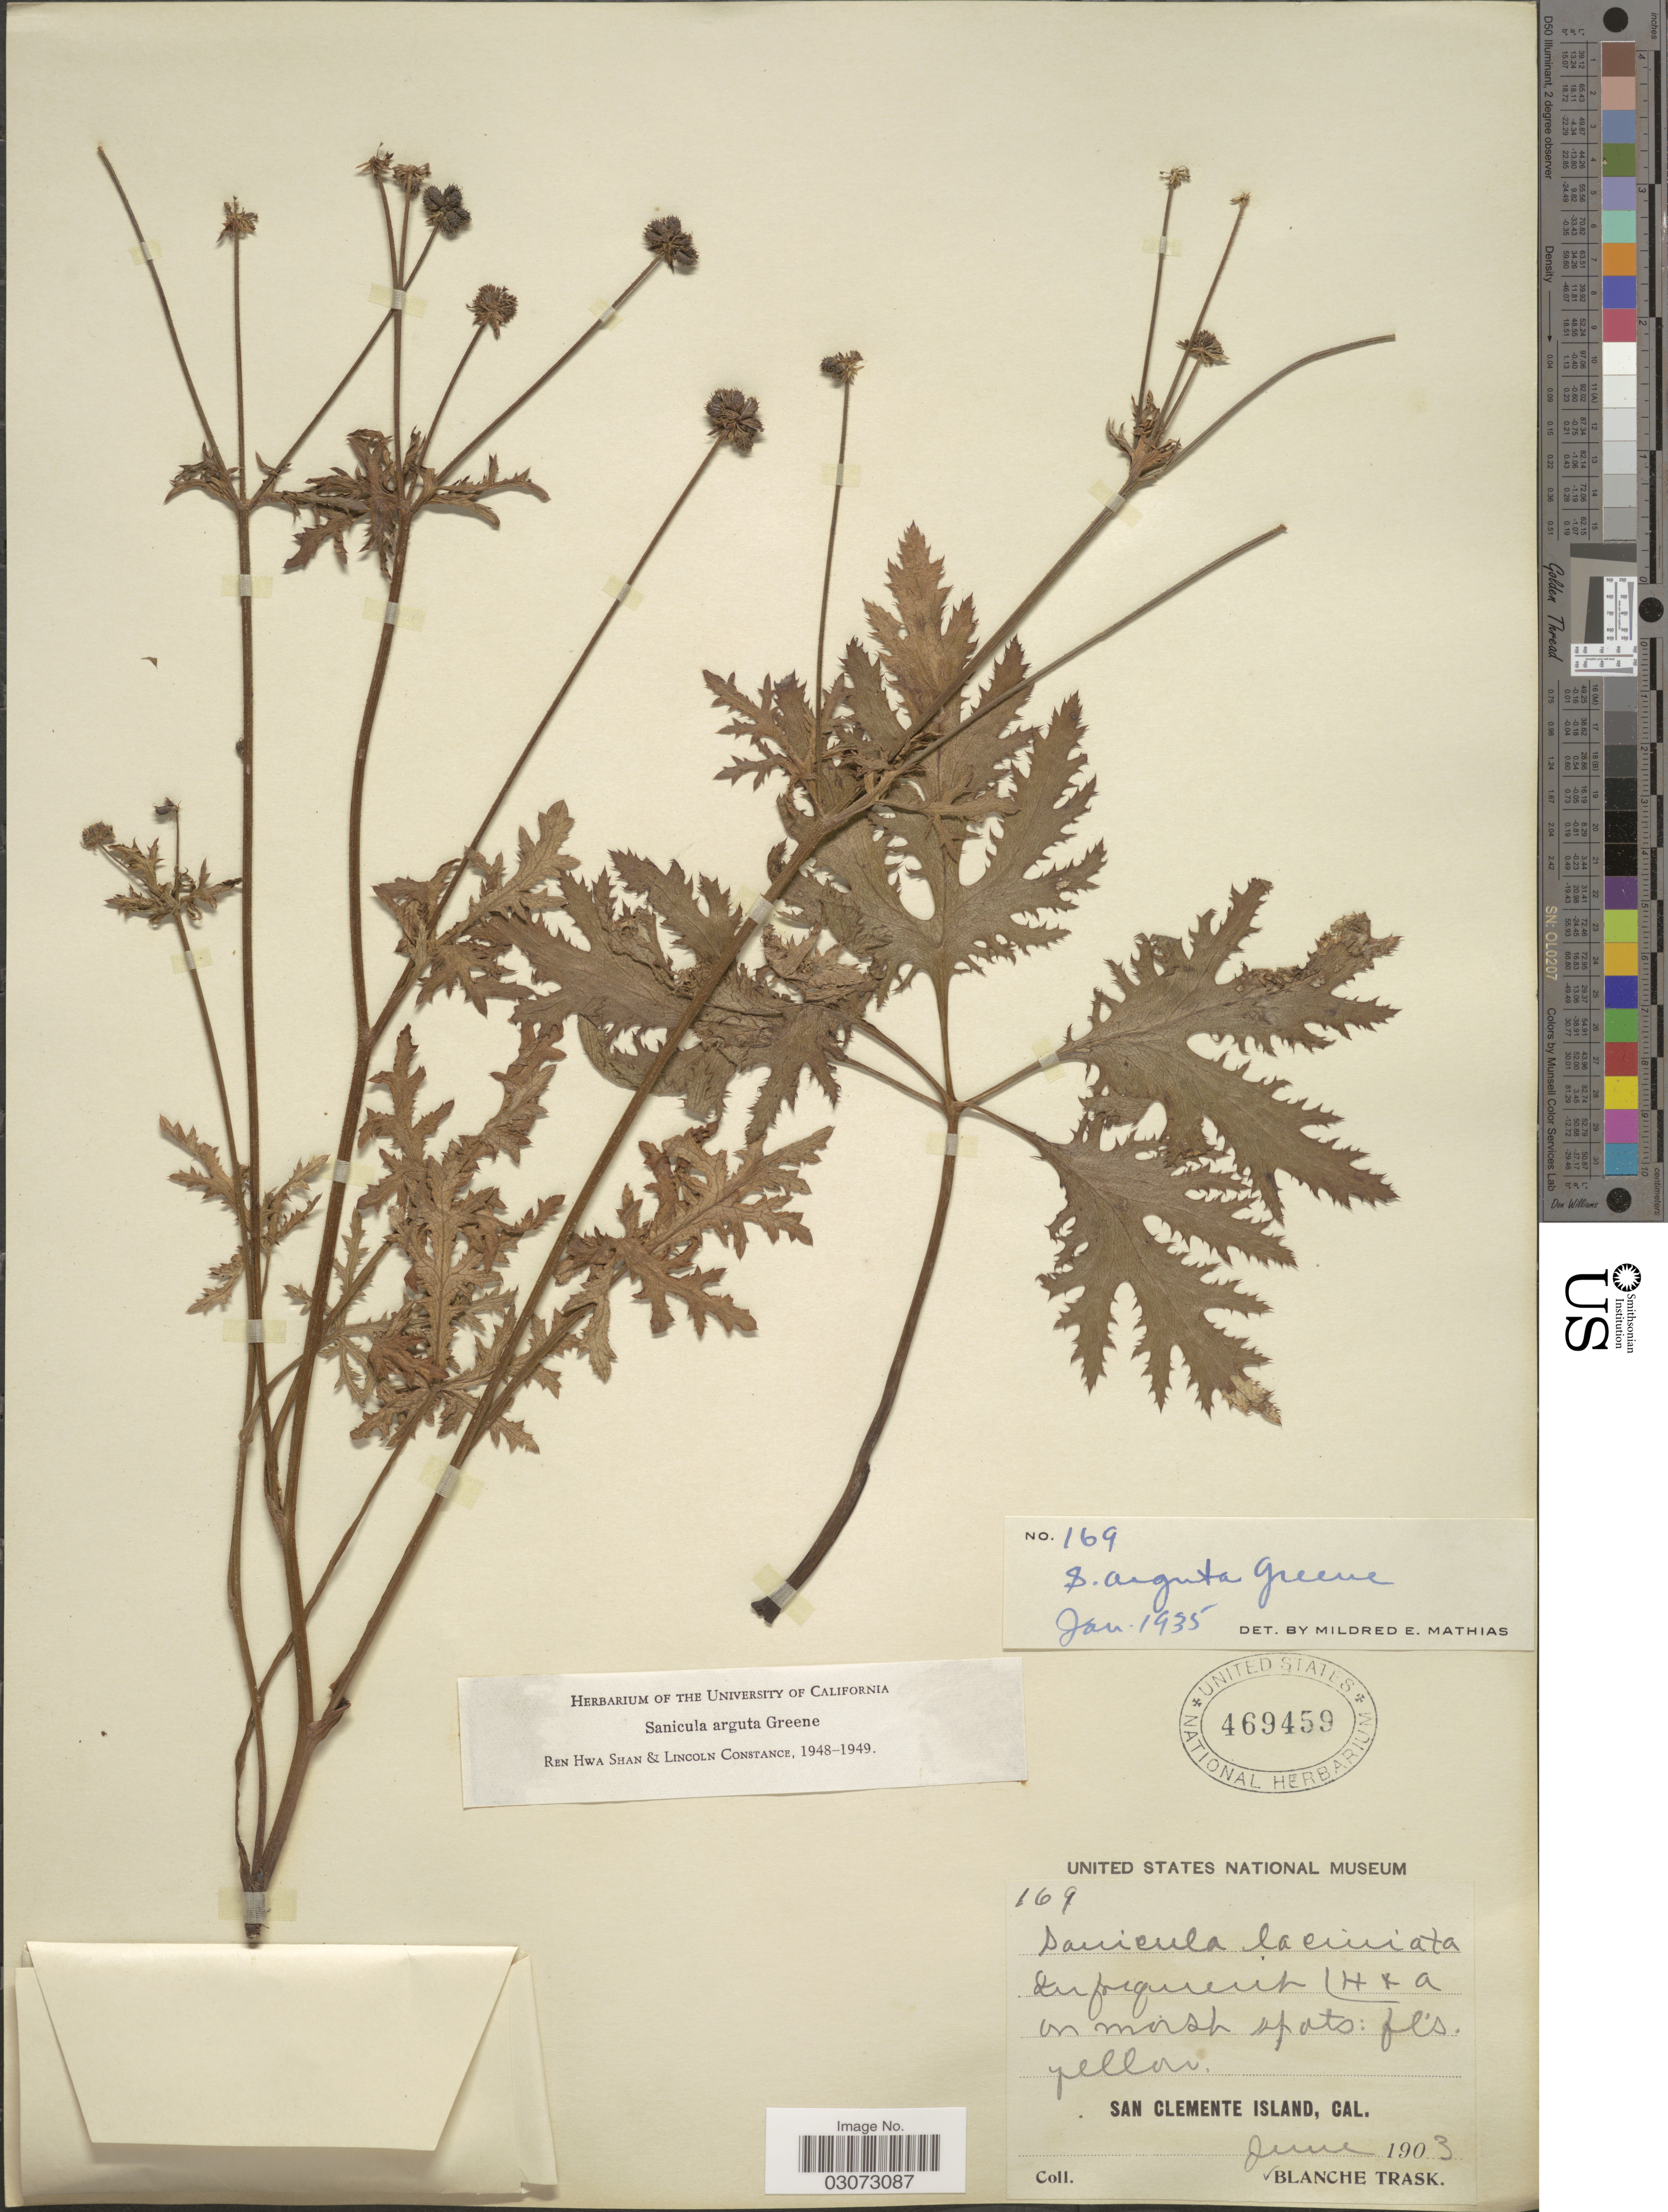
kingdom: Plantae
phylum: Tracheophyta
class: Magnoliopsida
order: Apiales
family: Apiaceae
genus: Sanicula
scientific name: Sanicula arguta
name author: Greene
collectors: B. Trask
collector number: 169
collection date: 1903-06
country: United States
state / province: California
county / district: Los Angeles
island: San Clemente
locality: San Clemente Island, Cal.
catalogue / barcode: US 469459